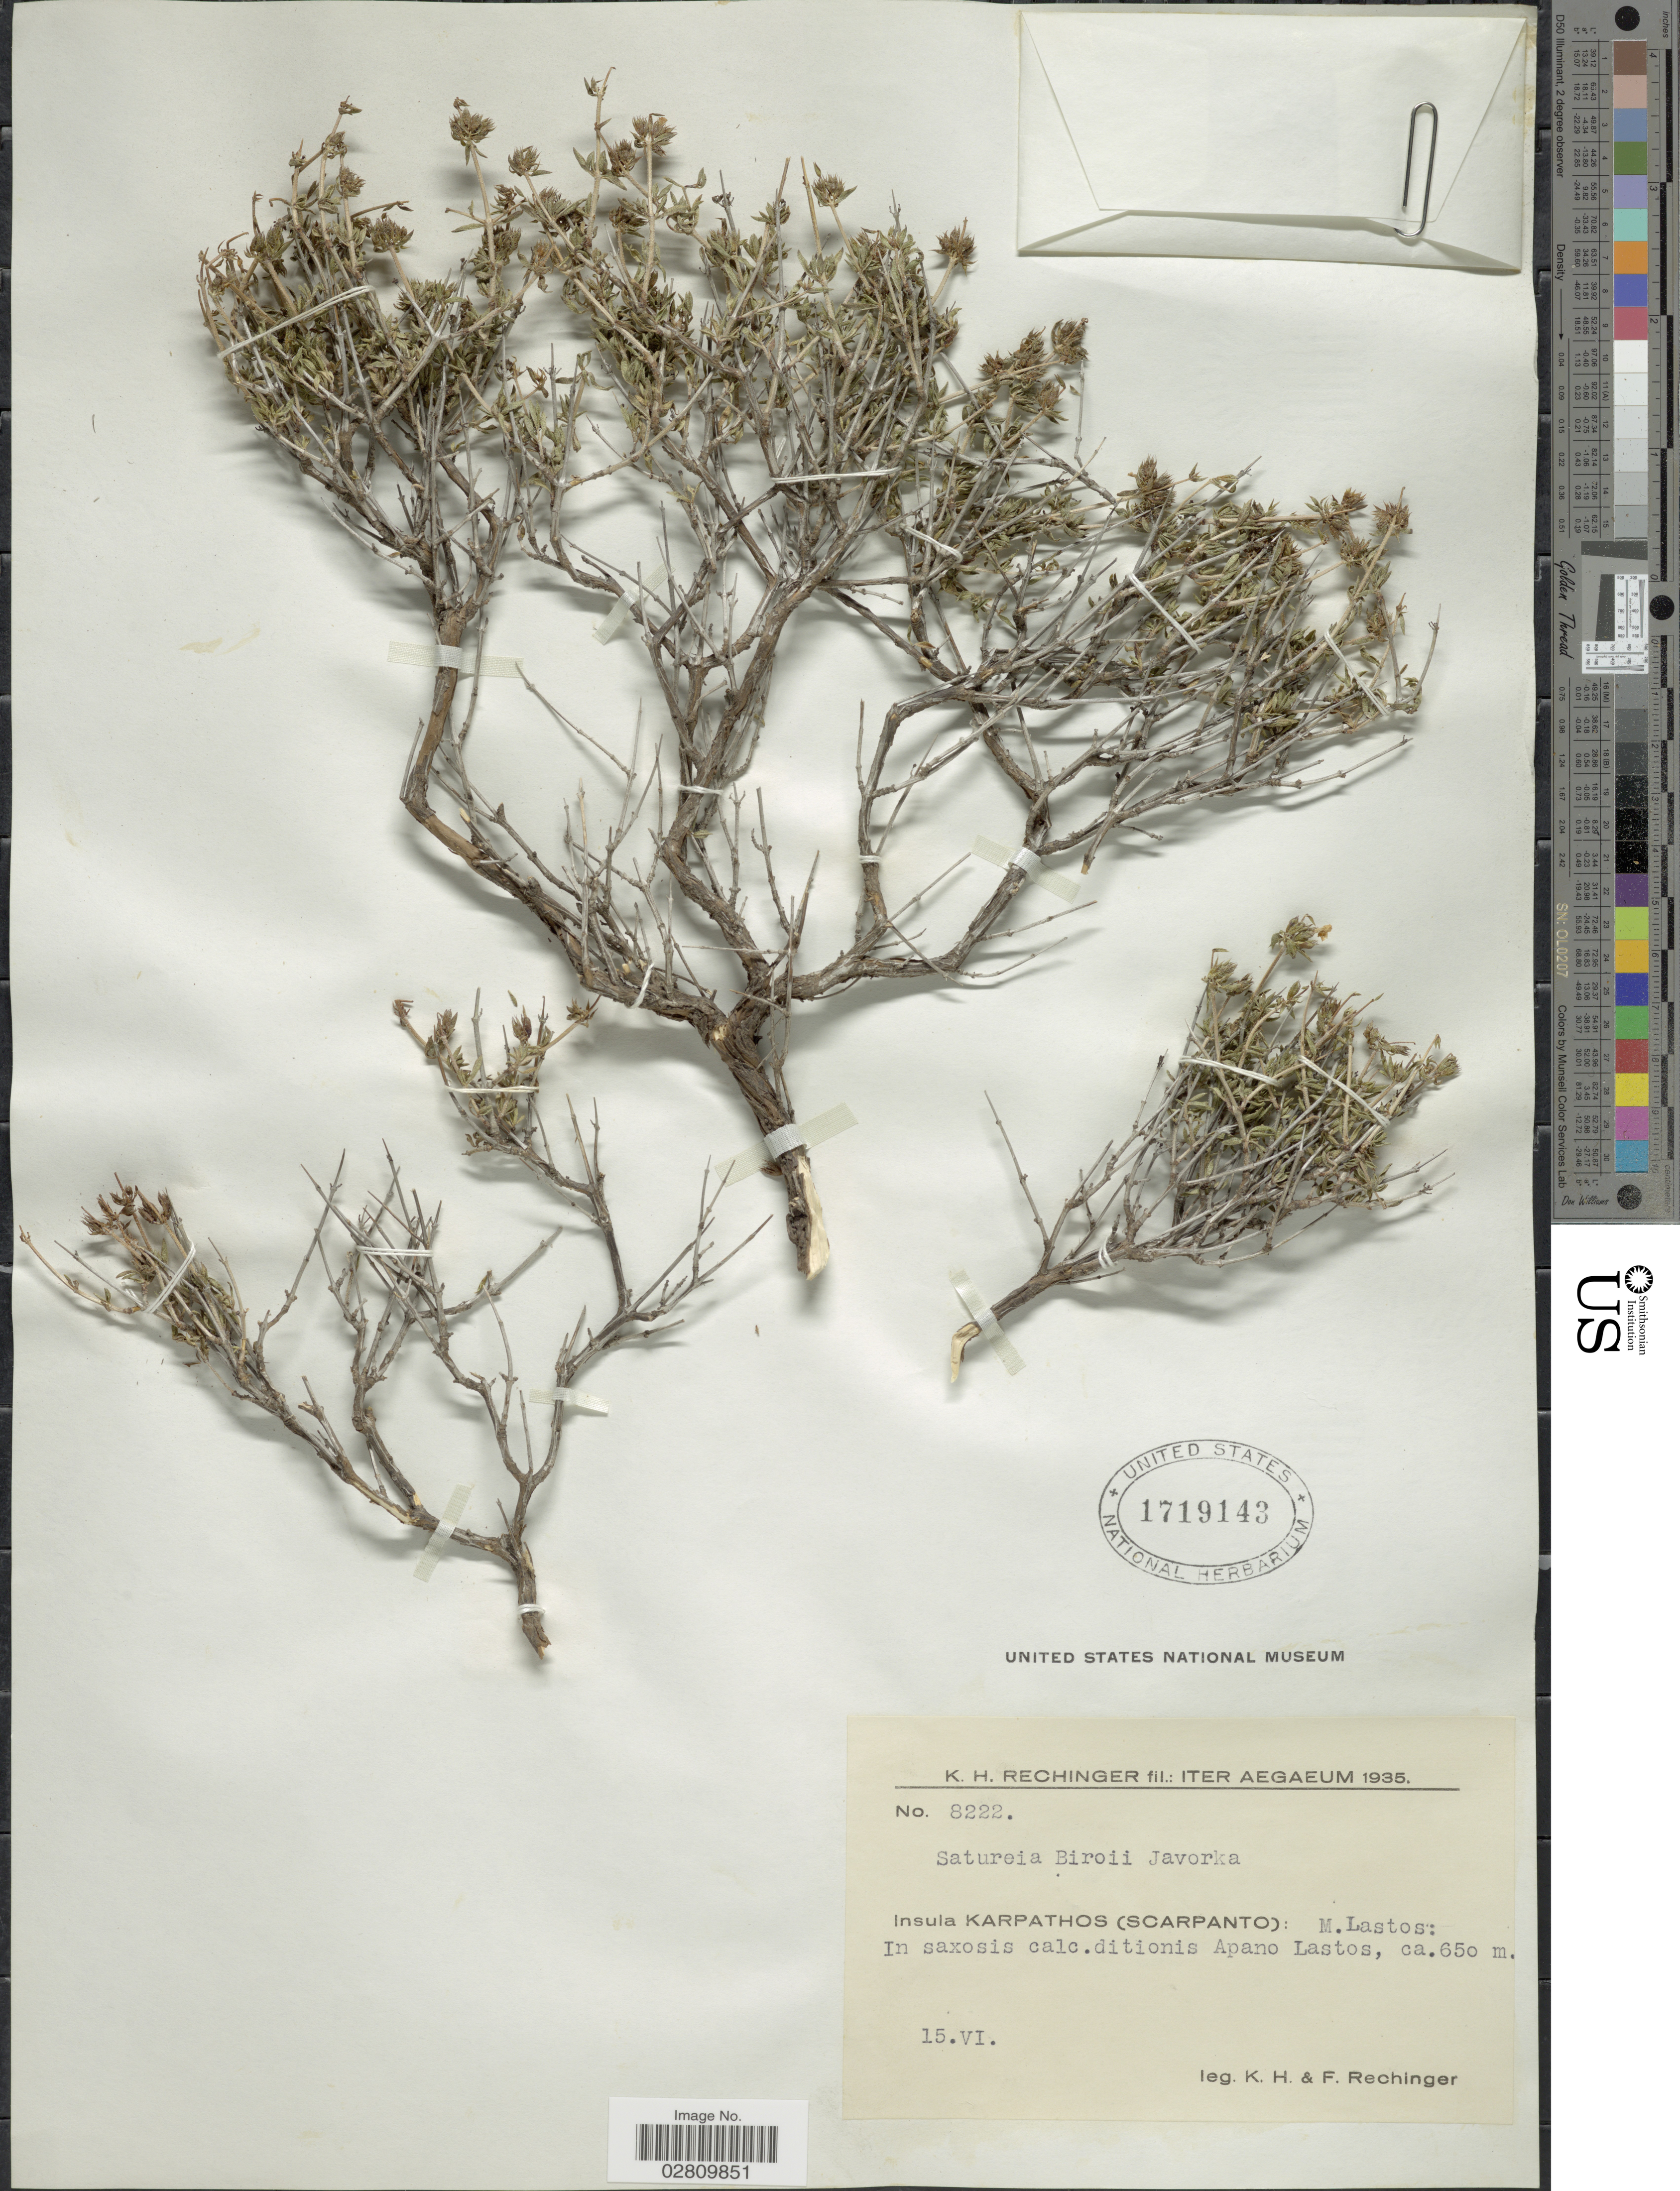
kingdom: Plantae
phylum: Tracheophyta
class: Magnoliopsida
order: Lamiales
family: Lamiaceae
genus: Satureja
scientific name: Satureja biroi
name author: Jáv.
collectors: K. H. Rechinger & F. Rechinger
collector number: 8222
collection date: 1935-06-15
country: Greece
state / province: South Aegean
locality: Iter Aegaeum. Insula Karpathos (Scarpanto): M. Lastos: In saxosis calc. ditionis Apano Lastos.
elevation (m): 650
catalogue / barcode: US 1719143